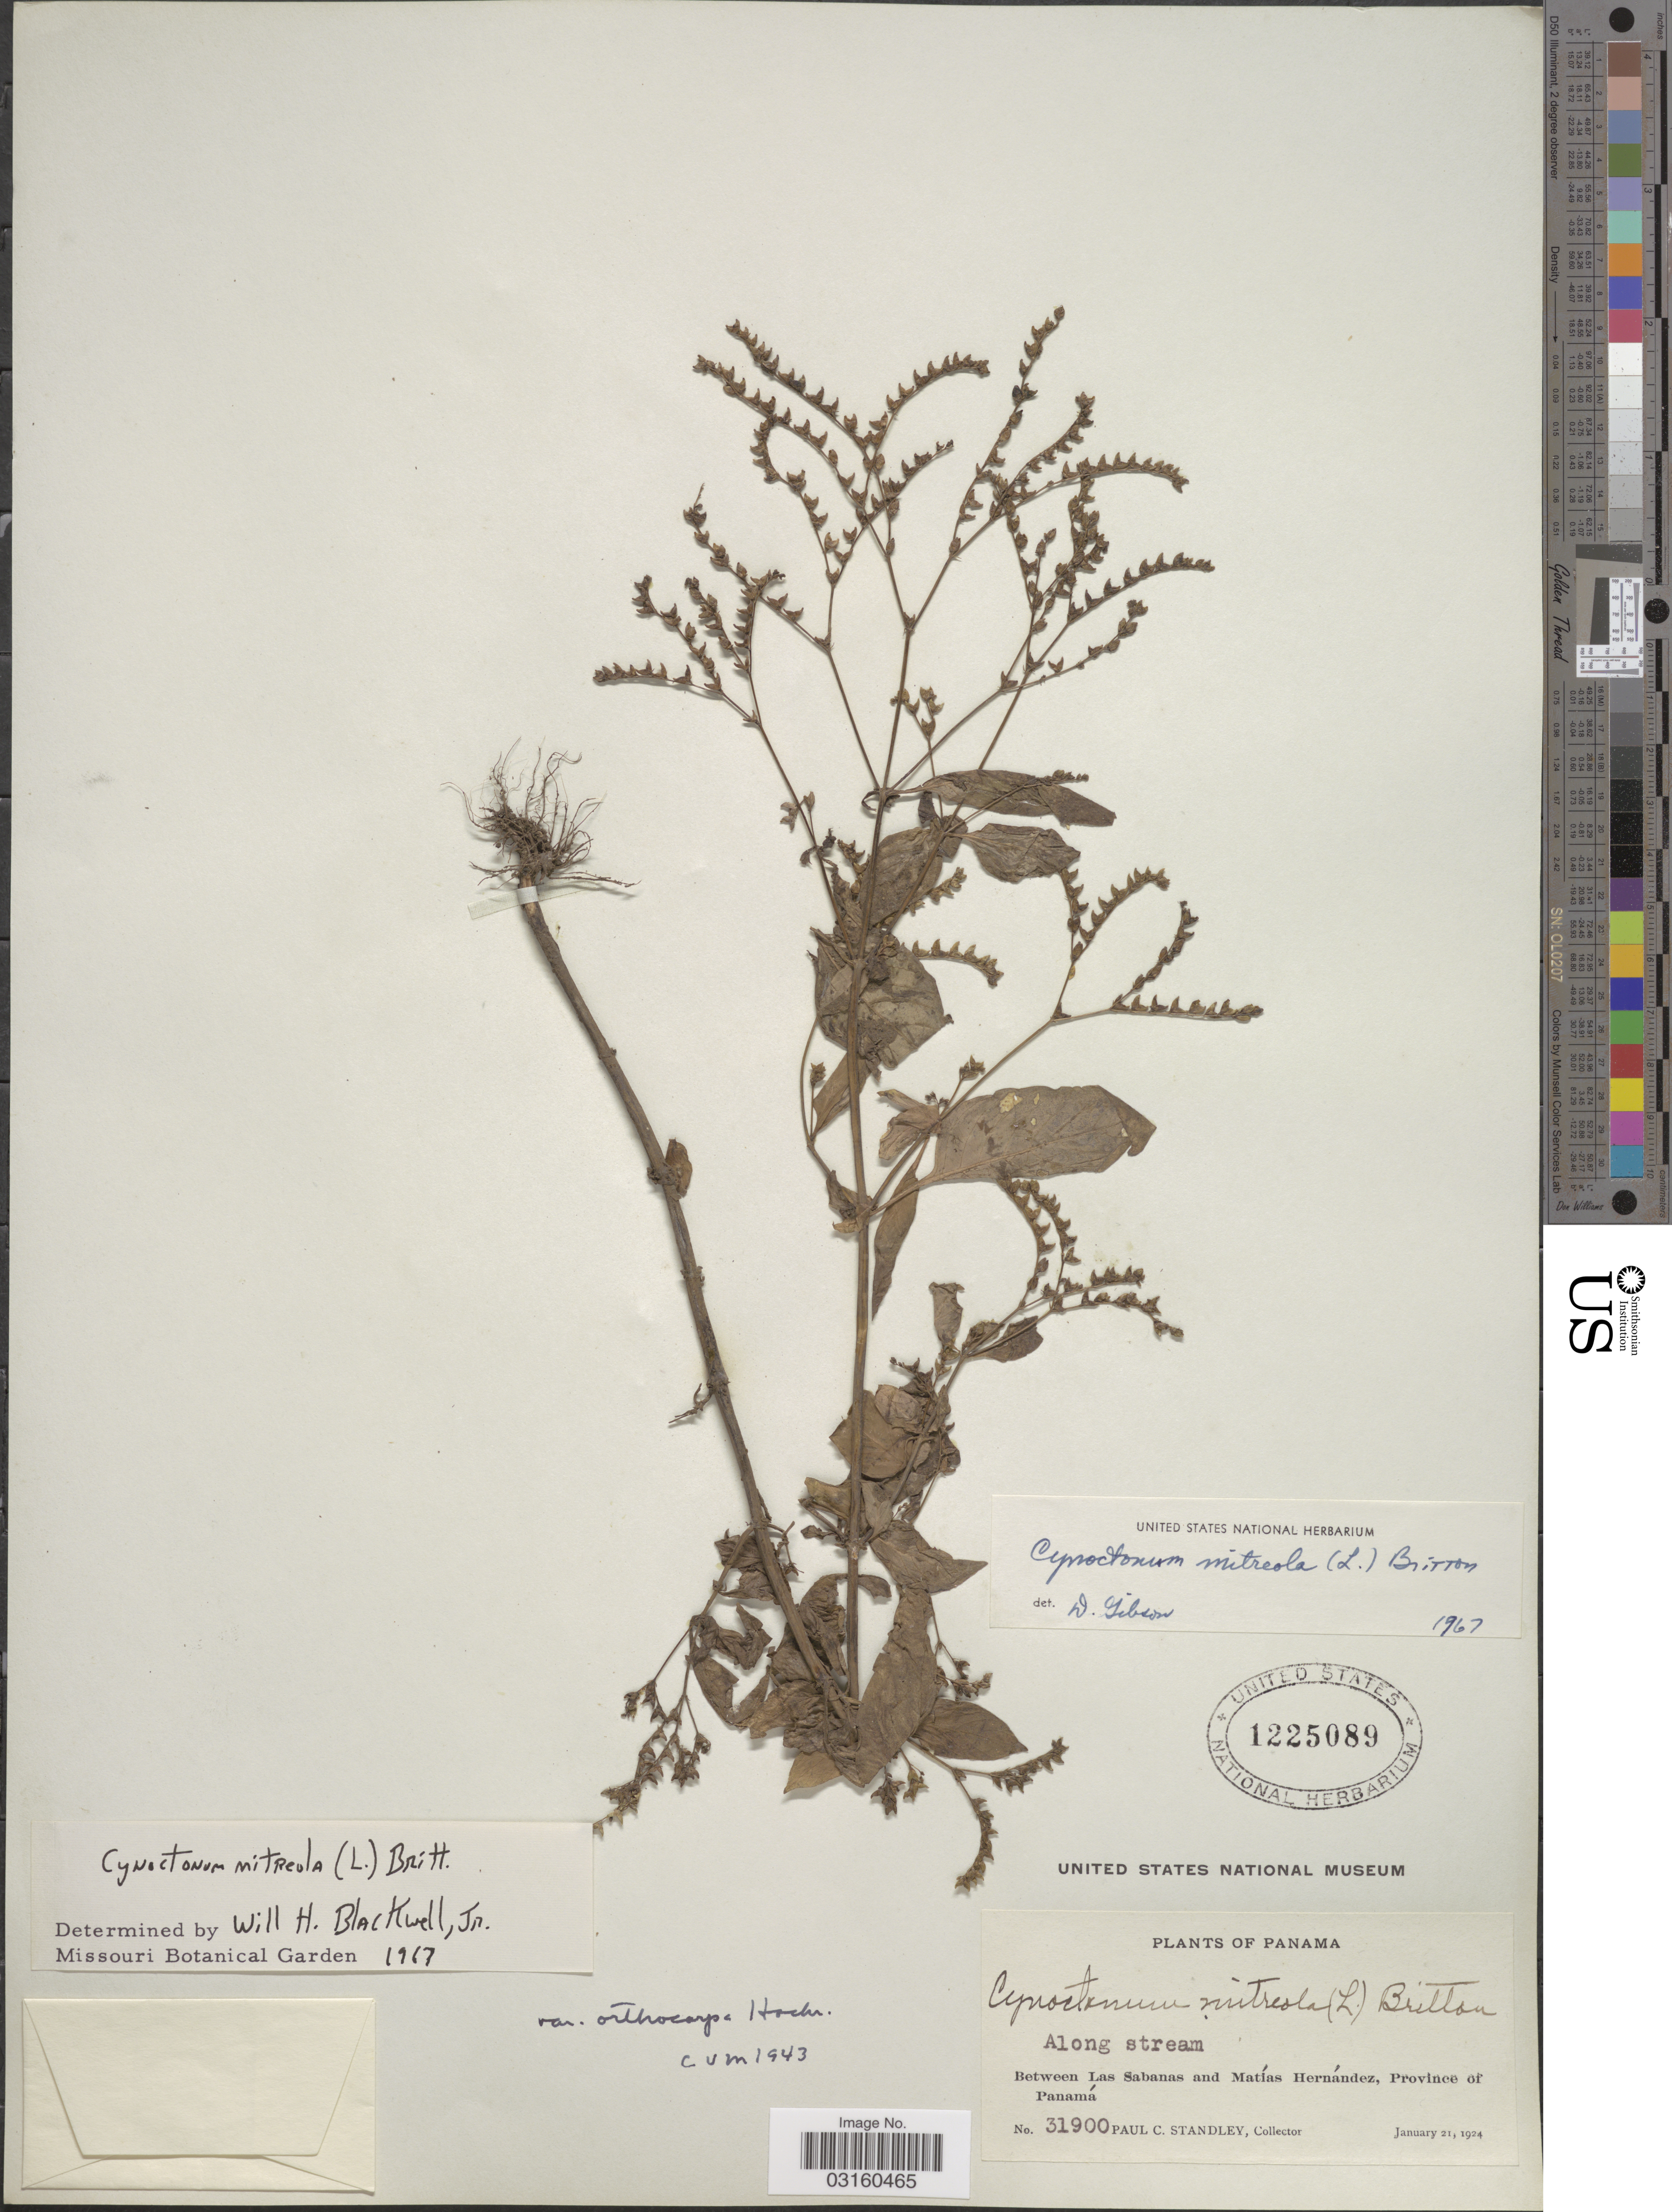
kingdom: Plantae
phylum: Tracheophyta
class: Magnoliopsida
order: Gentianales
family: Loganiaceae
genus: Mitreola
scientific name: Mitreola petiolata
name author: (J.F. Gmel.) Torr. & A. Gray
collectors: P. C. Standley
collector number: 31900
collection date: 1924-01-21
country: Panama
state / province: Panamá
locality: Along stream. Between Las Sabanas and Matías Hernández.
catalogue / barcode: US 1225089